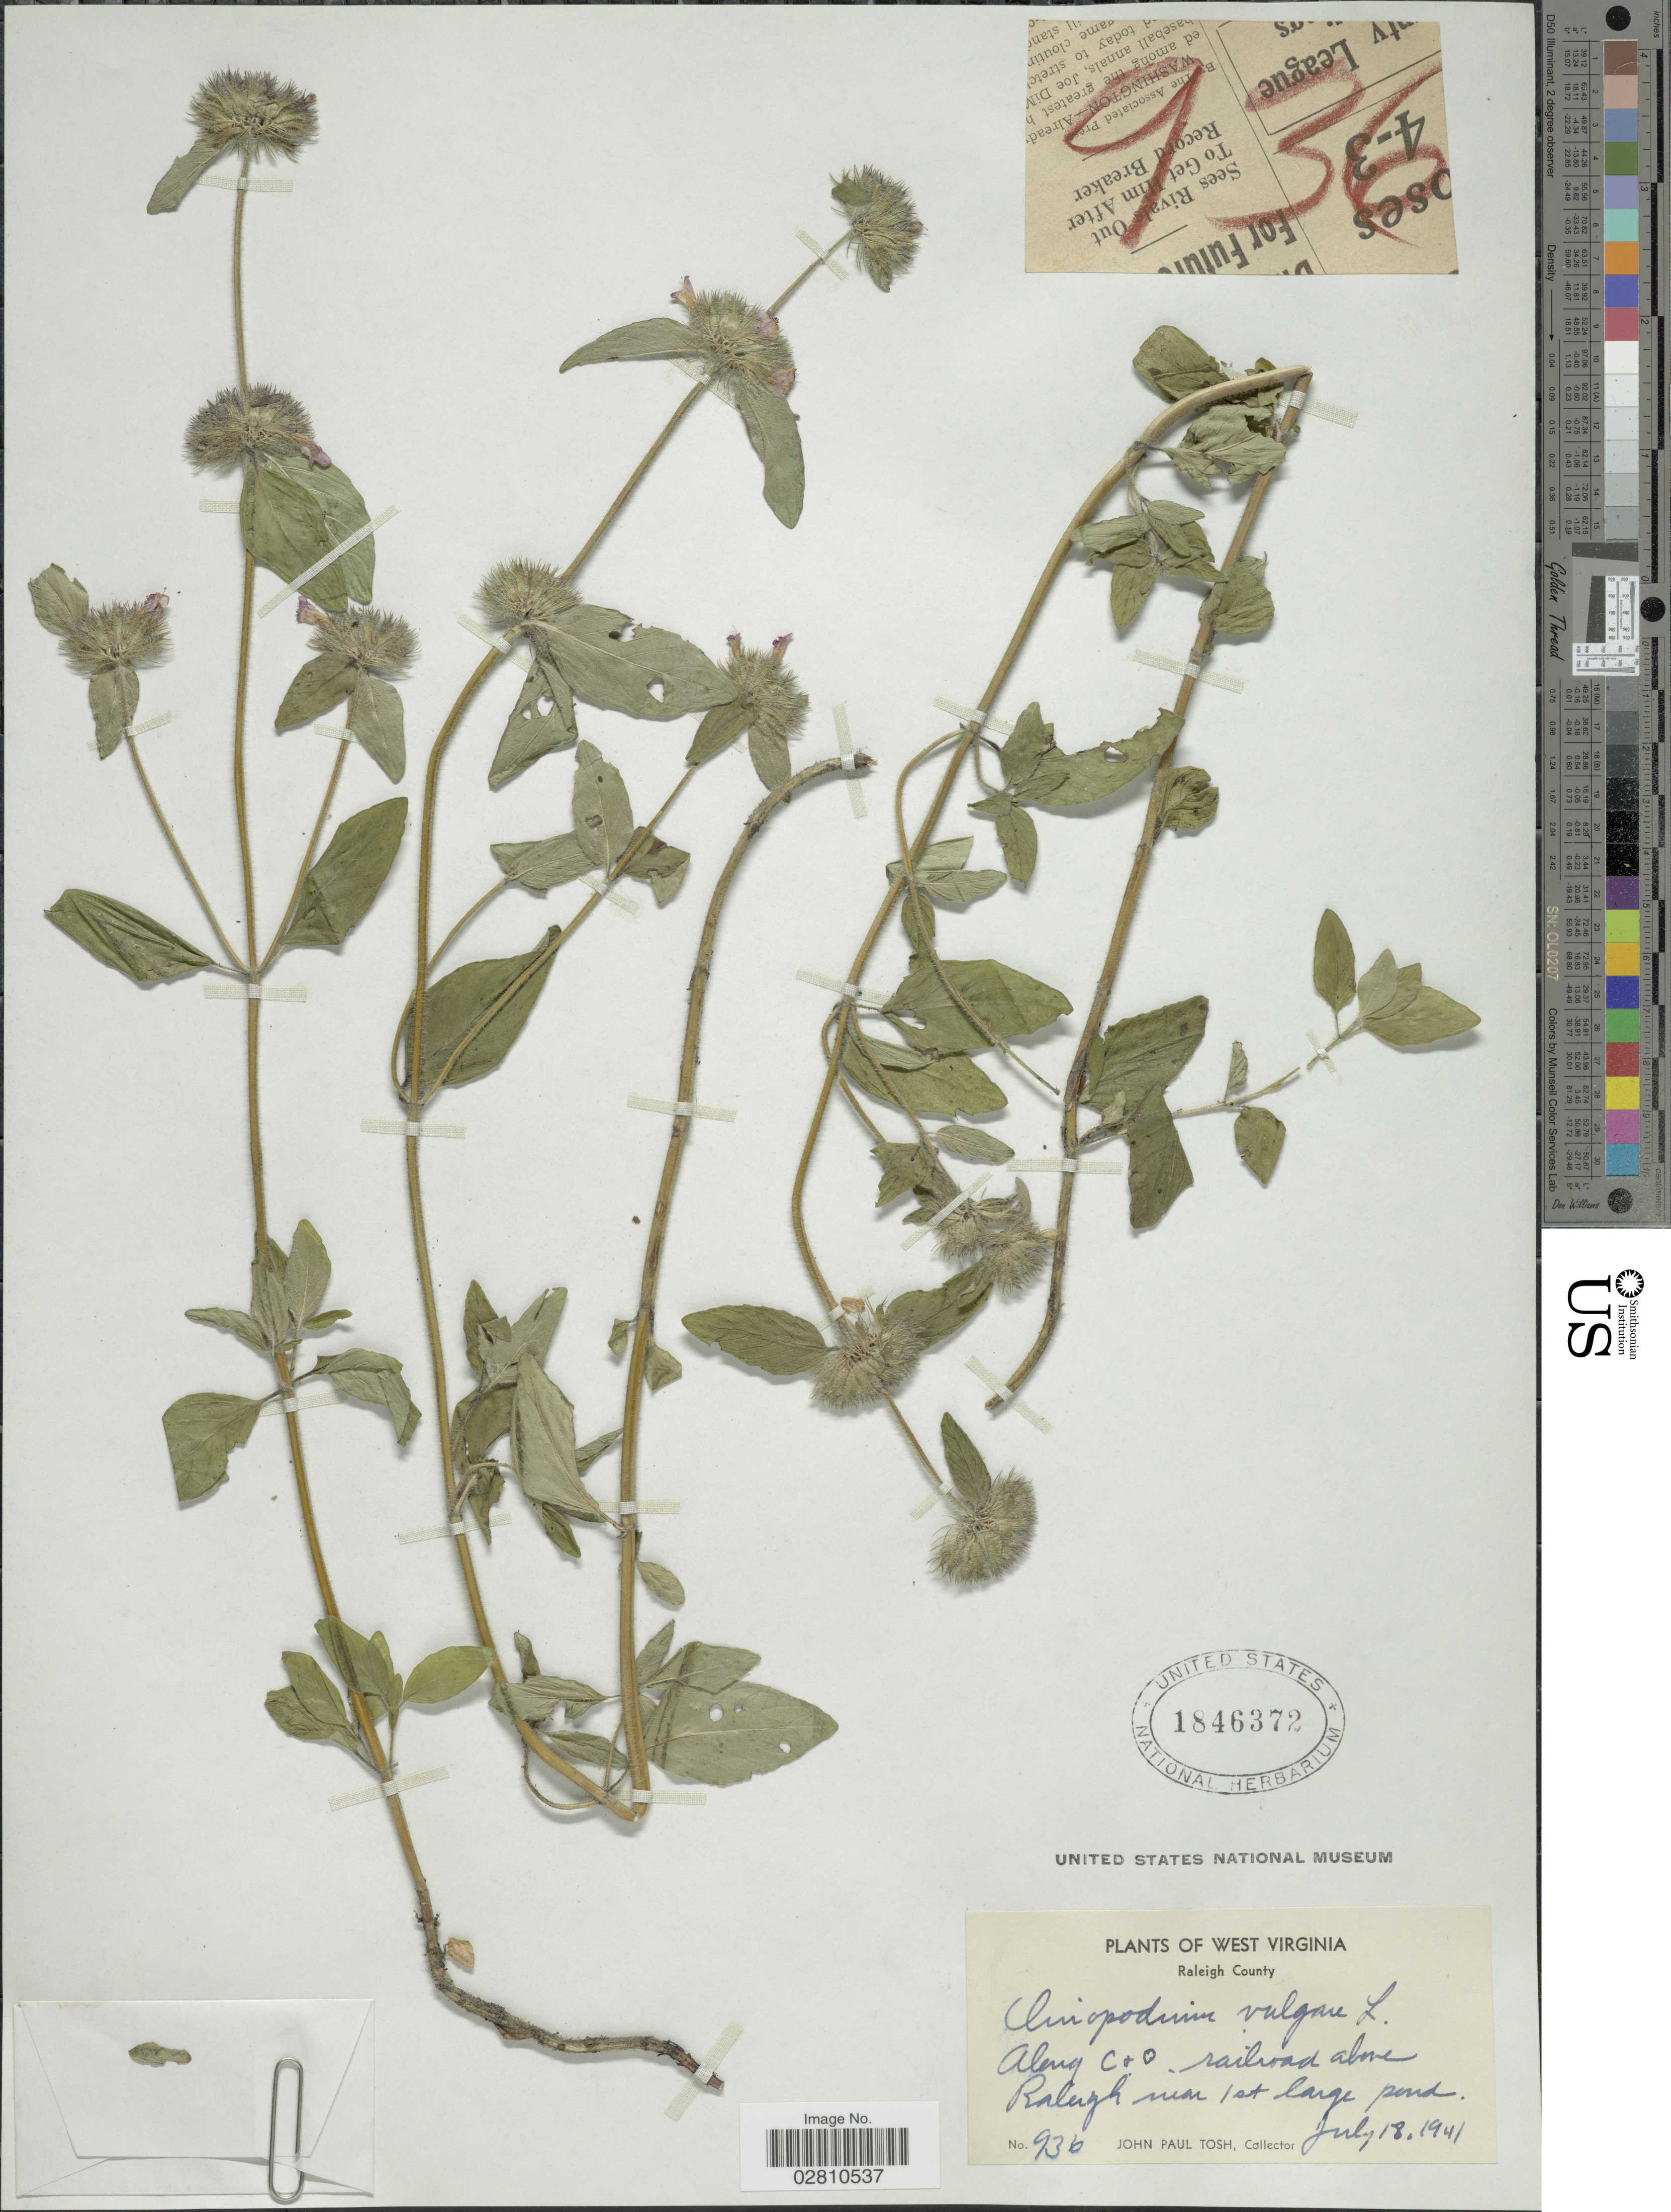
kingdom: Plantae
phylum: Tracheophyta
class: Magnoliopsida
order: Lamiales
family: Lamiaceae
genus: Clinopodium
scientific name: Clinopodium vulgare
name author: L.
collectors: J. Tosh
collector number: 936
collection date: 1941-07-18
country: United States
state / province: West Virginia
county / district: Raleigh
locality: Raleigh County, Along C+O, railroad above Raleigh near 1st large pond.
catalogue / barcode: US 1846372